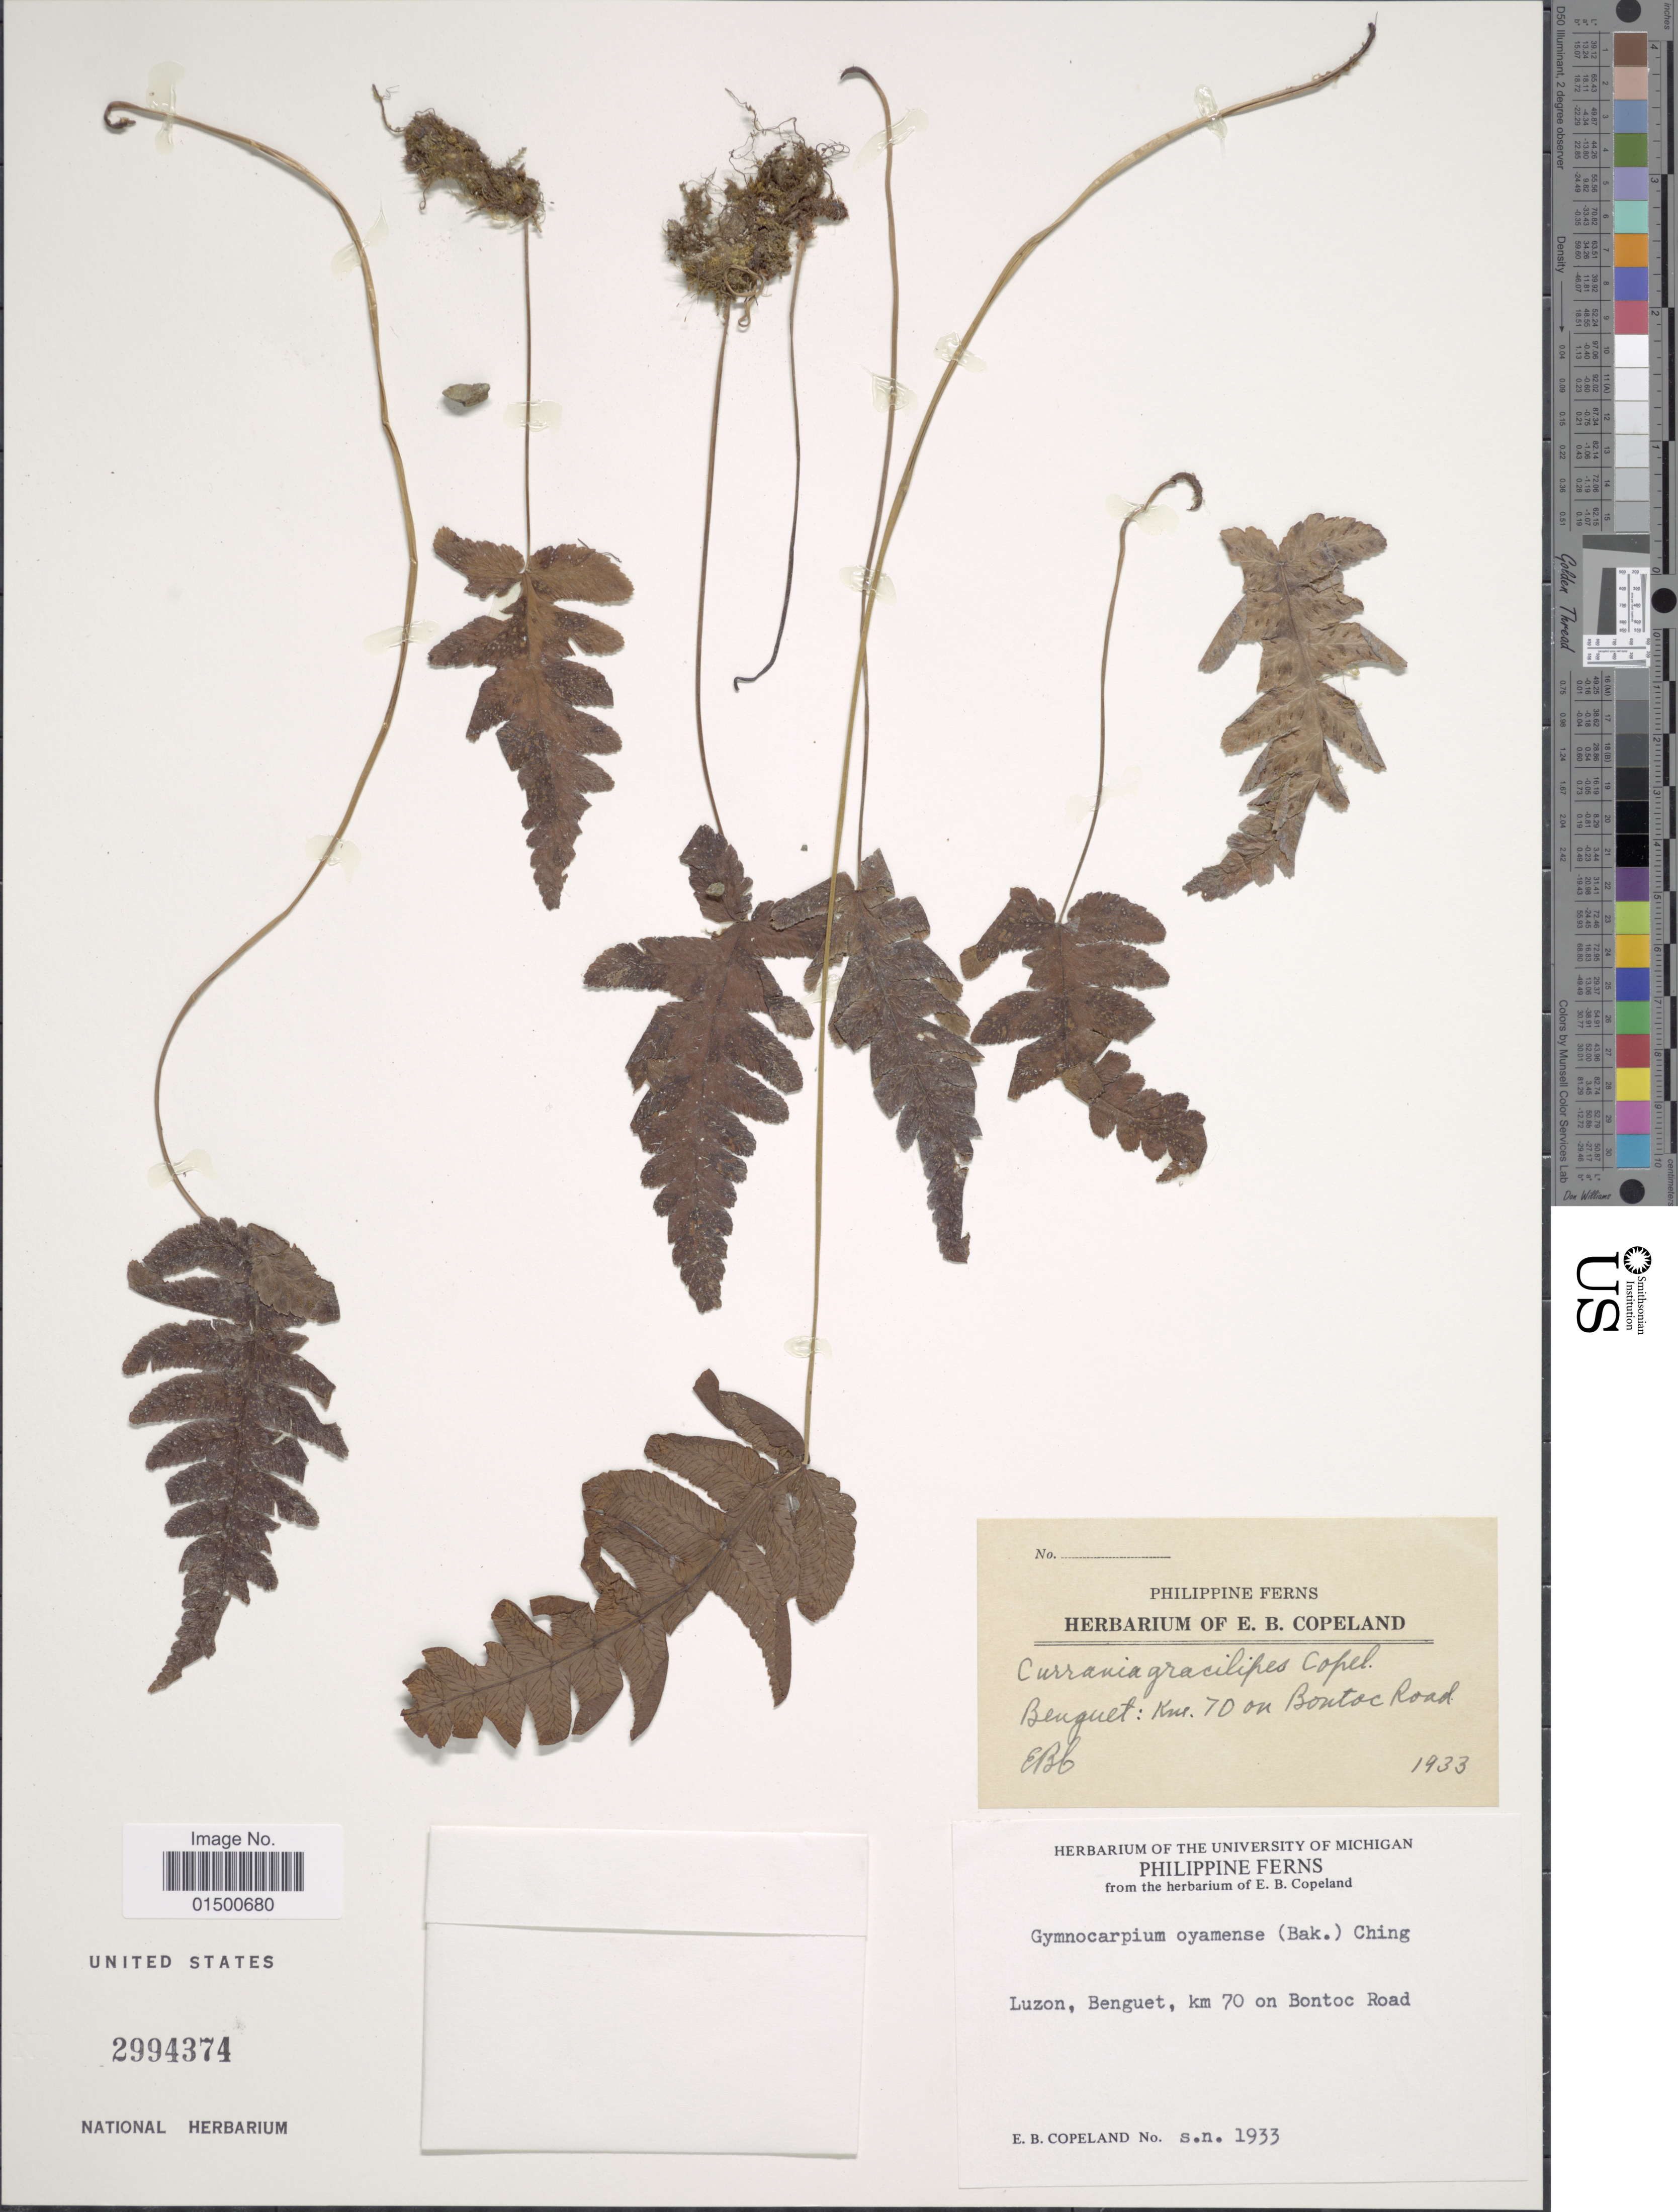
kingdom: Plantae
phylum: Tracheophyta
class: Polypodiopsida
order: Polypodiales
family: Cystopteridaceae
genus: Gymnocarpium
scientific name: Gymnocarpium oyamense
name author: (Baker) Ching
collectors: E. B. Copeland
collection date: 1933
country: Philippines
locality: Luozn, Benguet, km 70 on Bontoc Road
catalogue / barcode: US 2994374